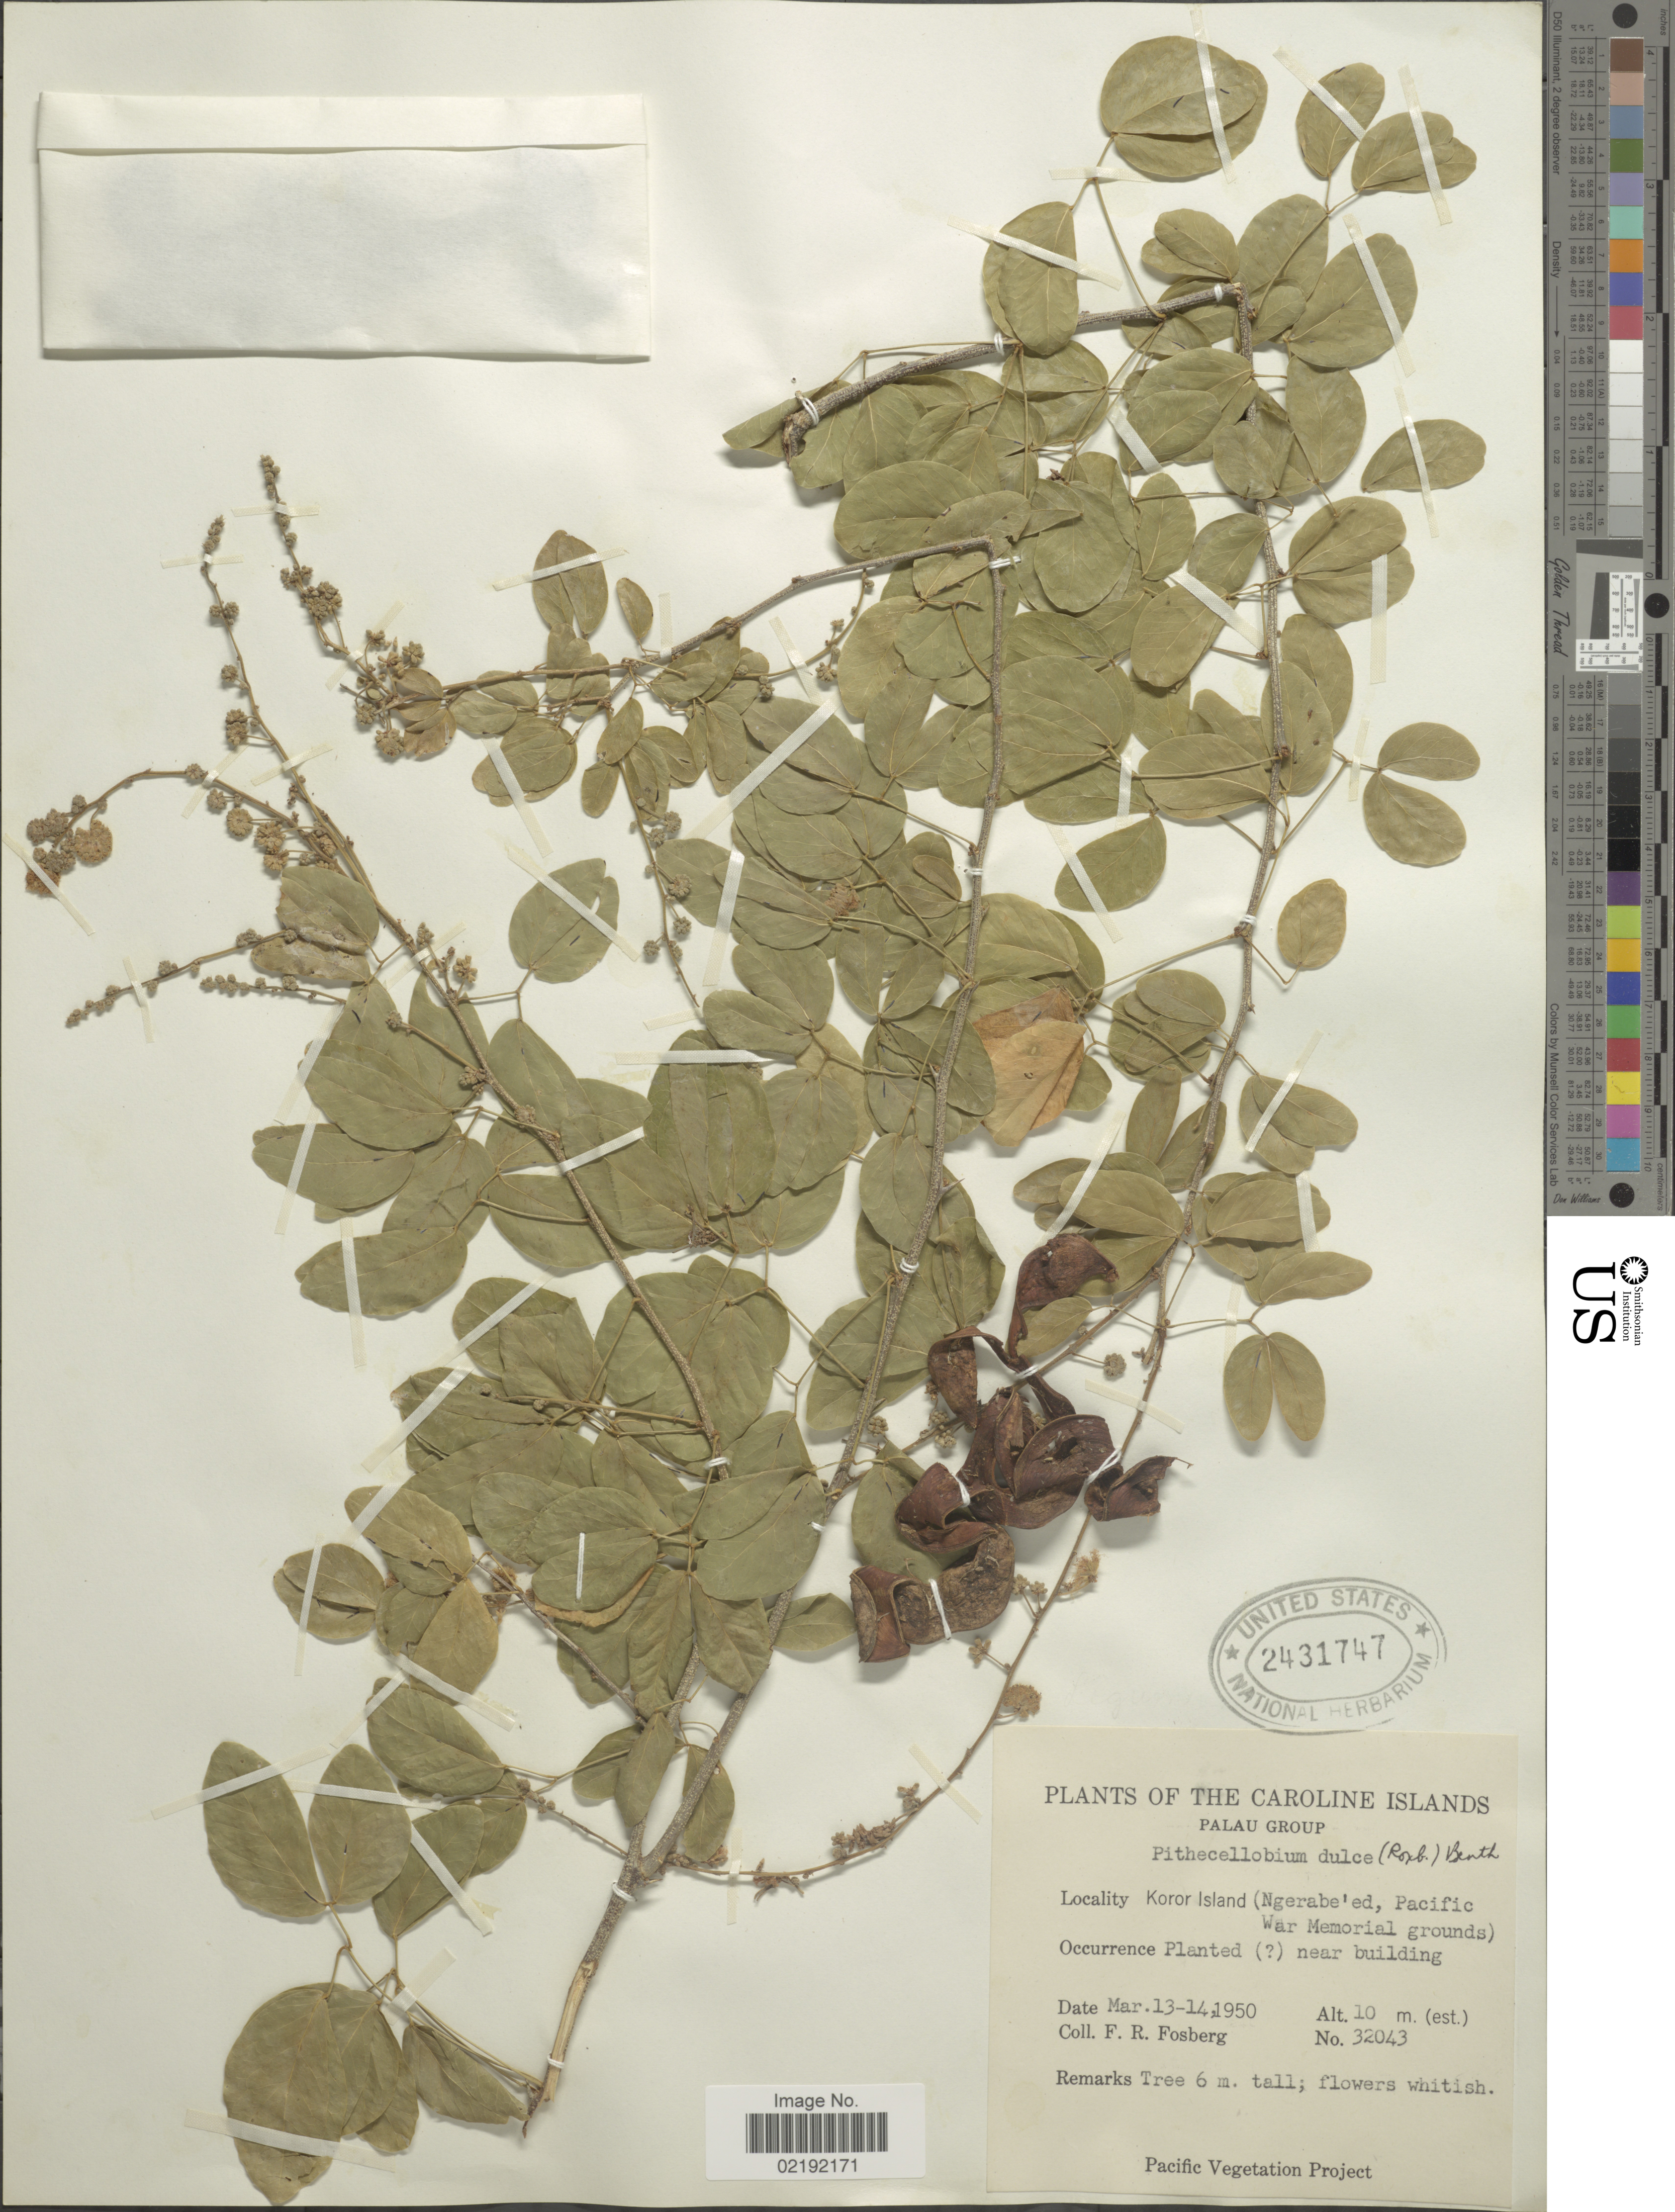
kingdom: Plantae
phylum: Tracheophyta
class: Magnoliopsida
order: Fabales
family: Fabaceae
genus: Pithecellobium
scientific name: Pithecellobium dulce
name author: (Roxb.) Benth.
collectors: F. R. Fosberg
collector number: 32043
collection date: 1950-03-13/1950-03-14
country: Palau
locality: Caroline Islands. Palau Group. Koror island (Ngerabe'ed, Pacific War Memorial grounds)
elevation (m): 10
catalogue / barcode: US 2431747